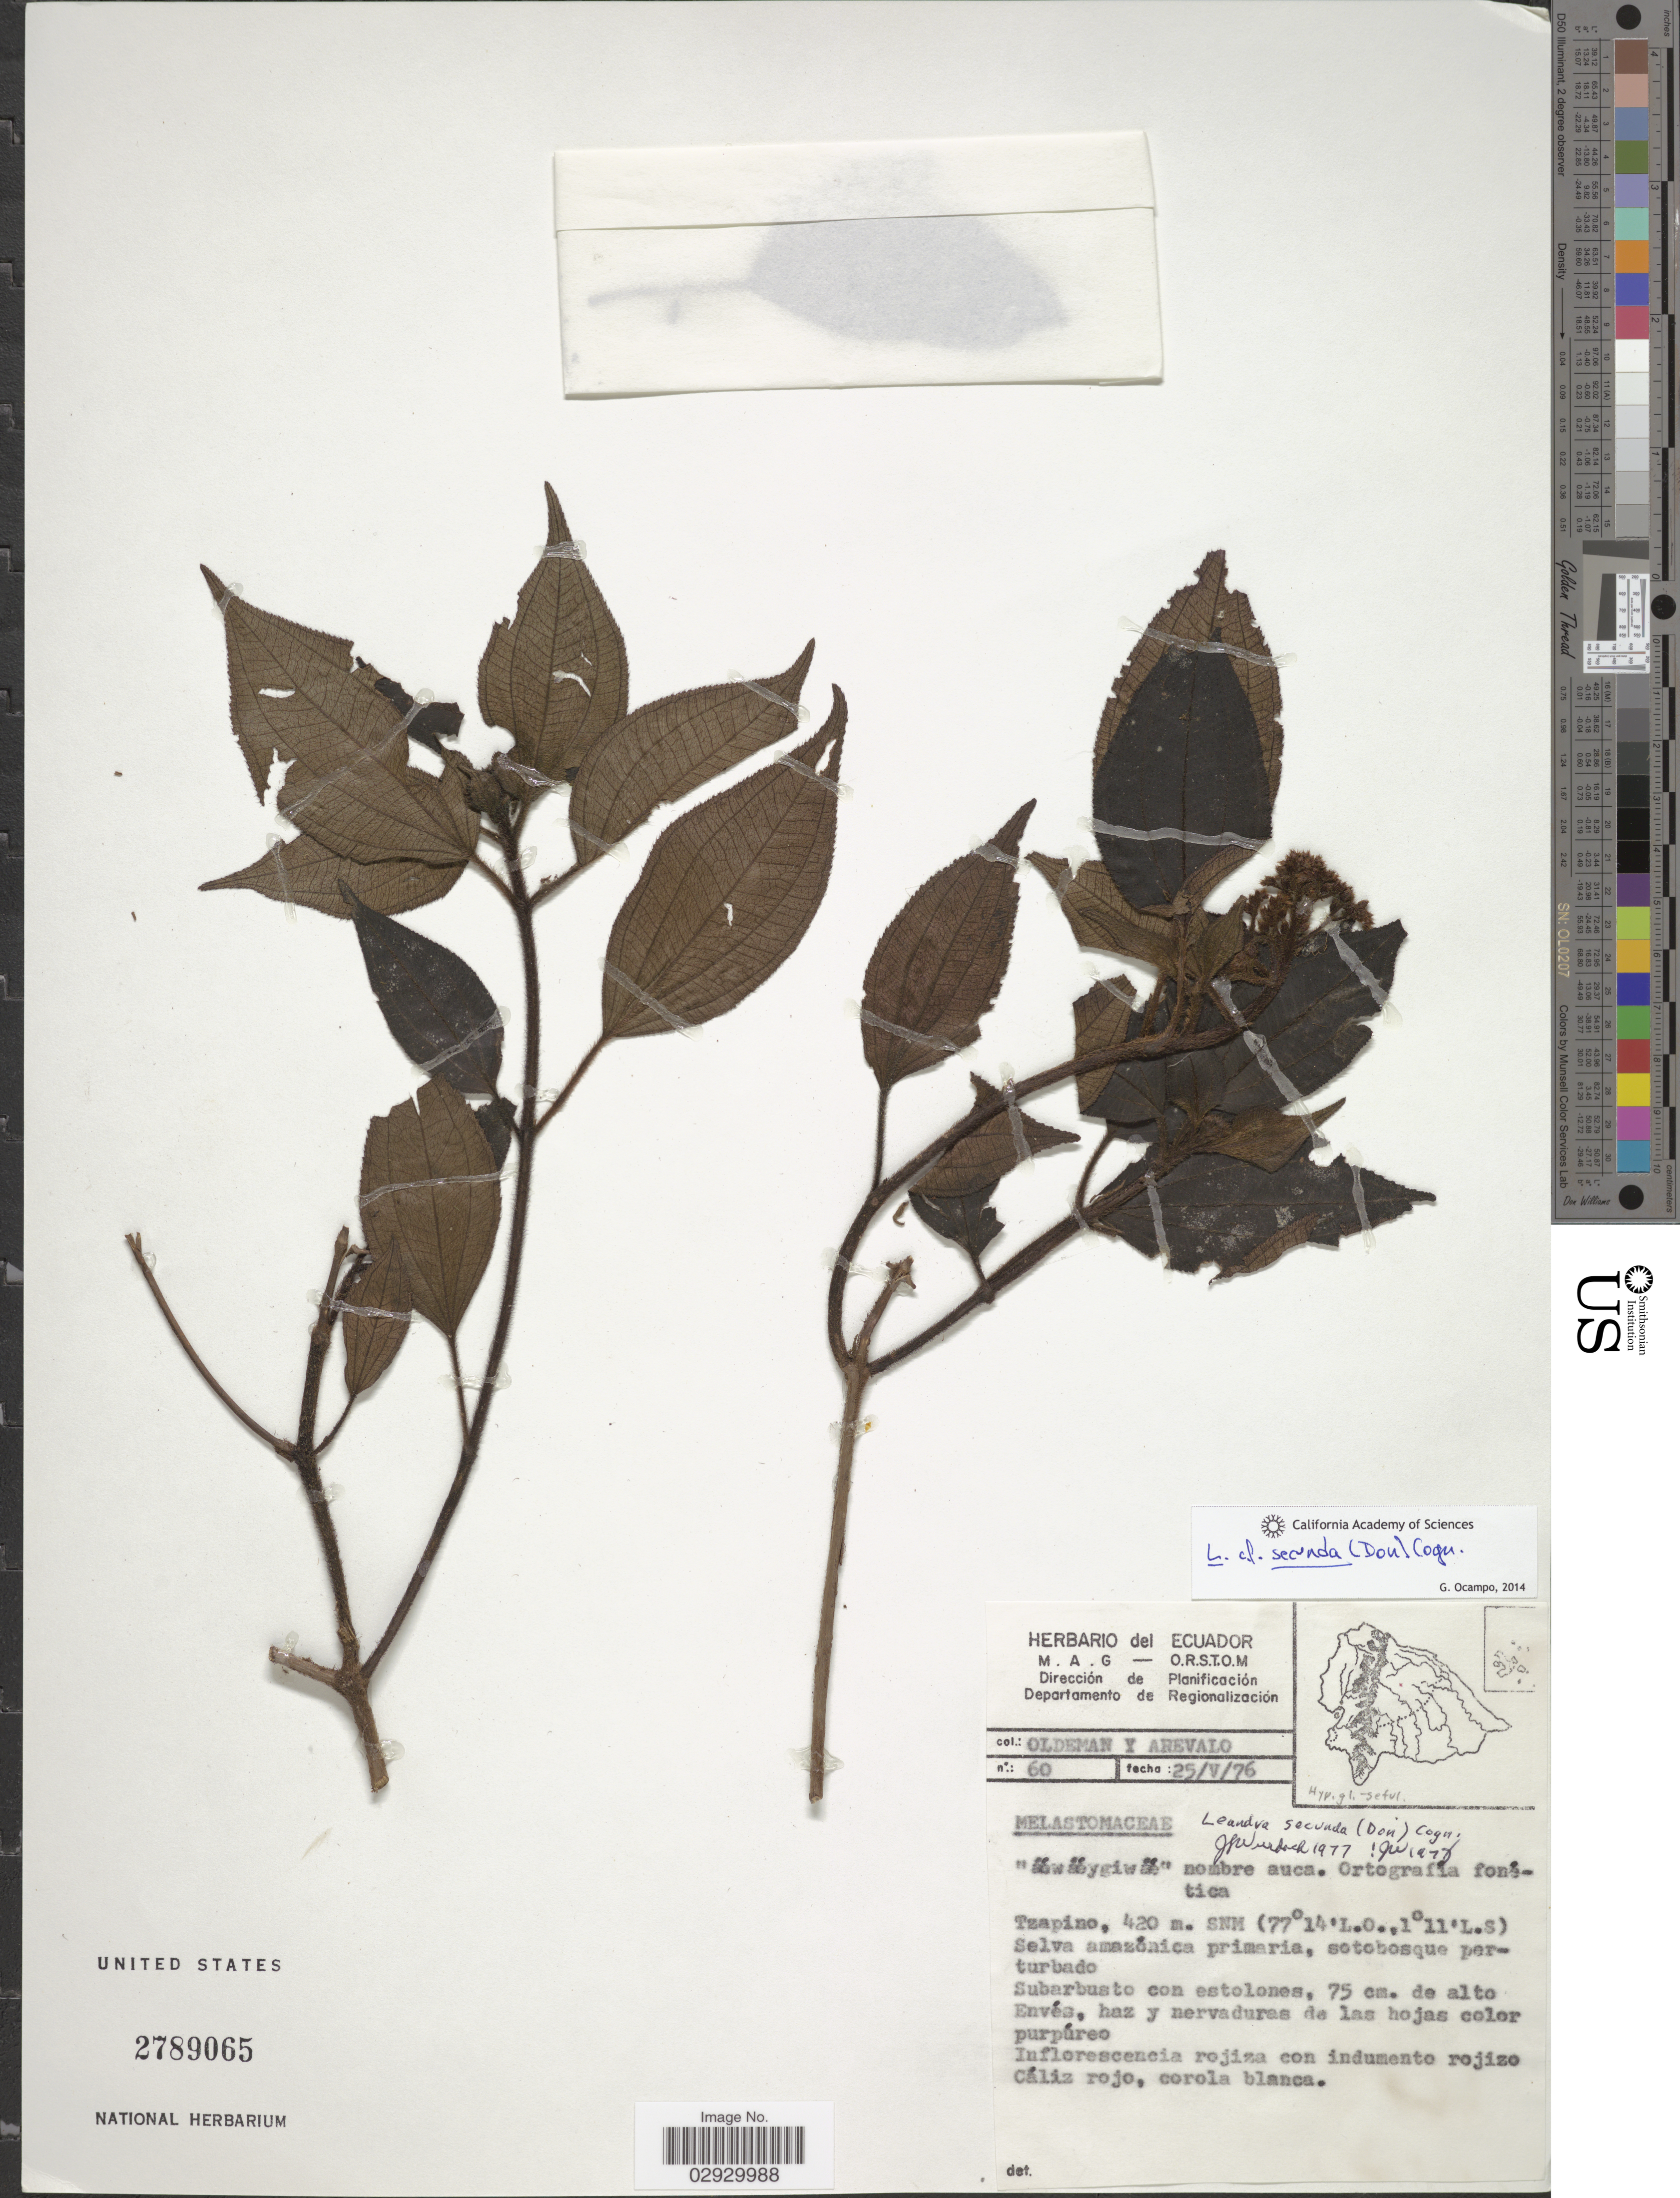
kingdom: Plantae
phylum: Tracheophyta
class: Magnoliopsida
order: Myrtales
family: Melastomataceae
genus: Leandra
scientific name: Leandra secunda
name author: (D. Don) Cogn.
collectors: -- Oldeman & -. Arevalo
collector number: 60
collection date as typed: Transcribed d/m/y: 25/5/76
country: Ecuador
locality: Tzapino.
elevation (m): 420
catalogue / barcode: US 2789065